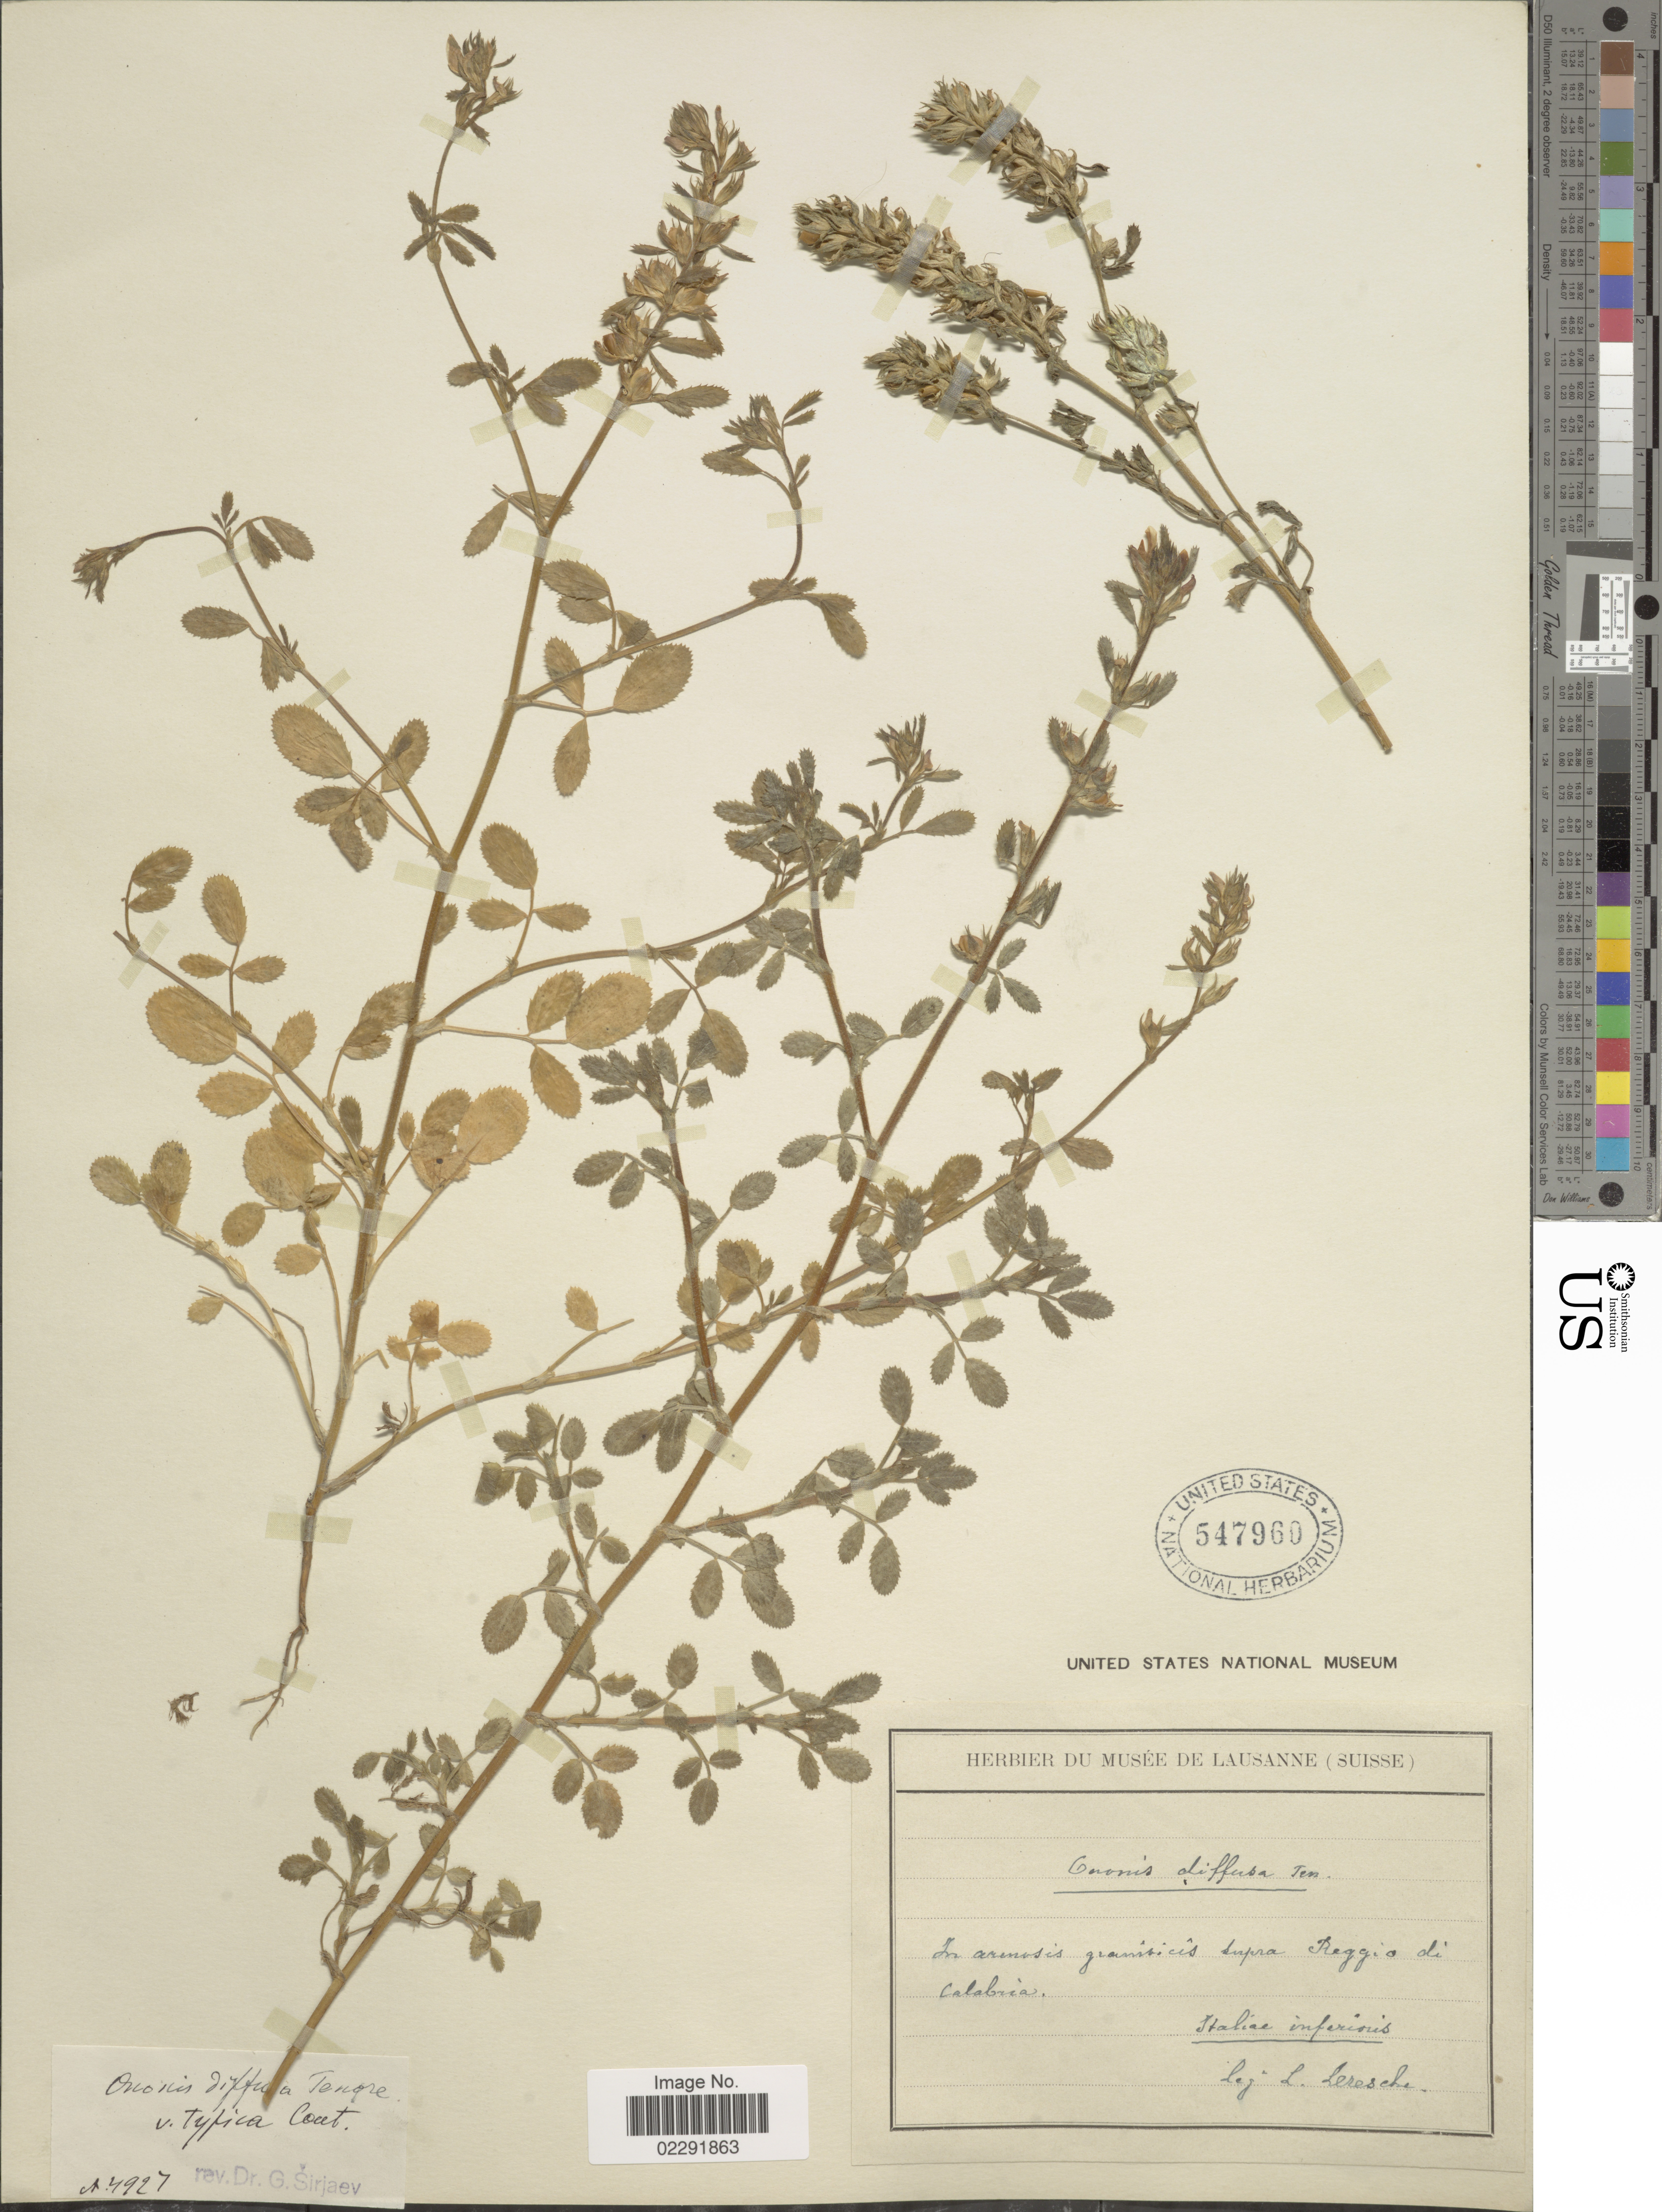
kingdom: Plantae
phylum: Tracheophyta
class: Magnoliopsida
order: Fabales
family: Fabaceae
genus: Ononis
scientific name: Ononis diffusa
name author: Ten.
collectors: L. Leresche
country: Italy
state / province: Calabria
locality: In arenosis graniticus supra Reggio di Calabria. [interpreted]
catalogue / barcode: US 547960